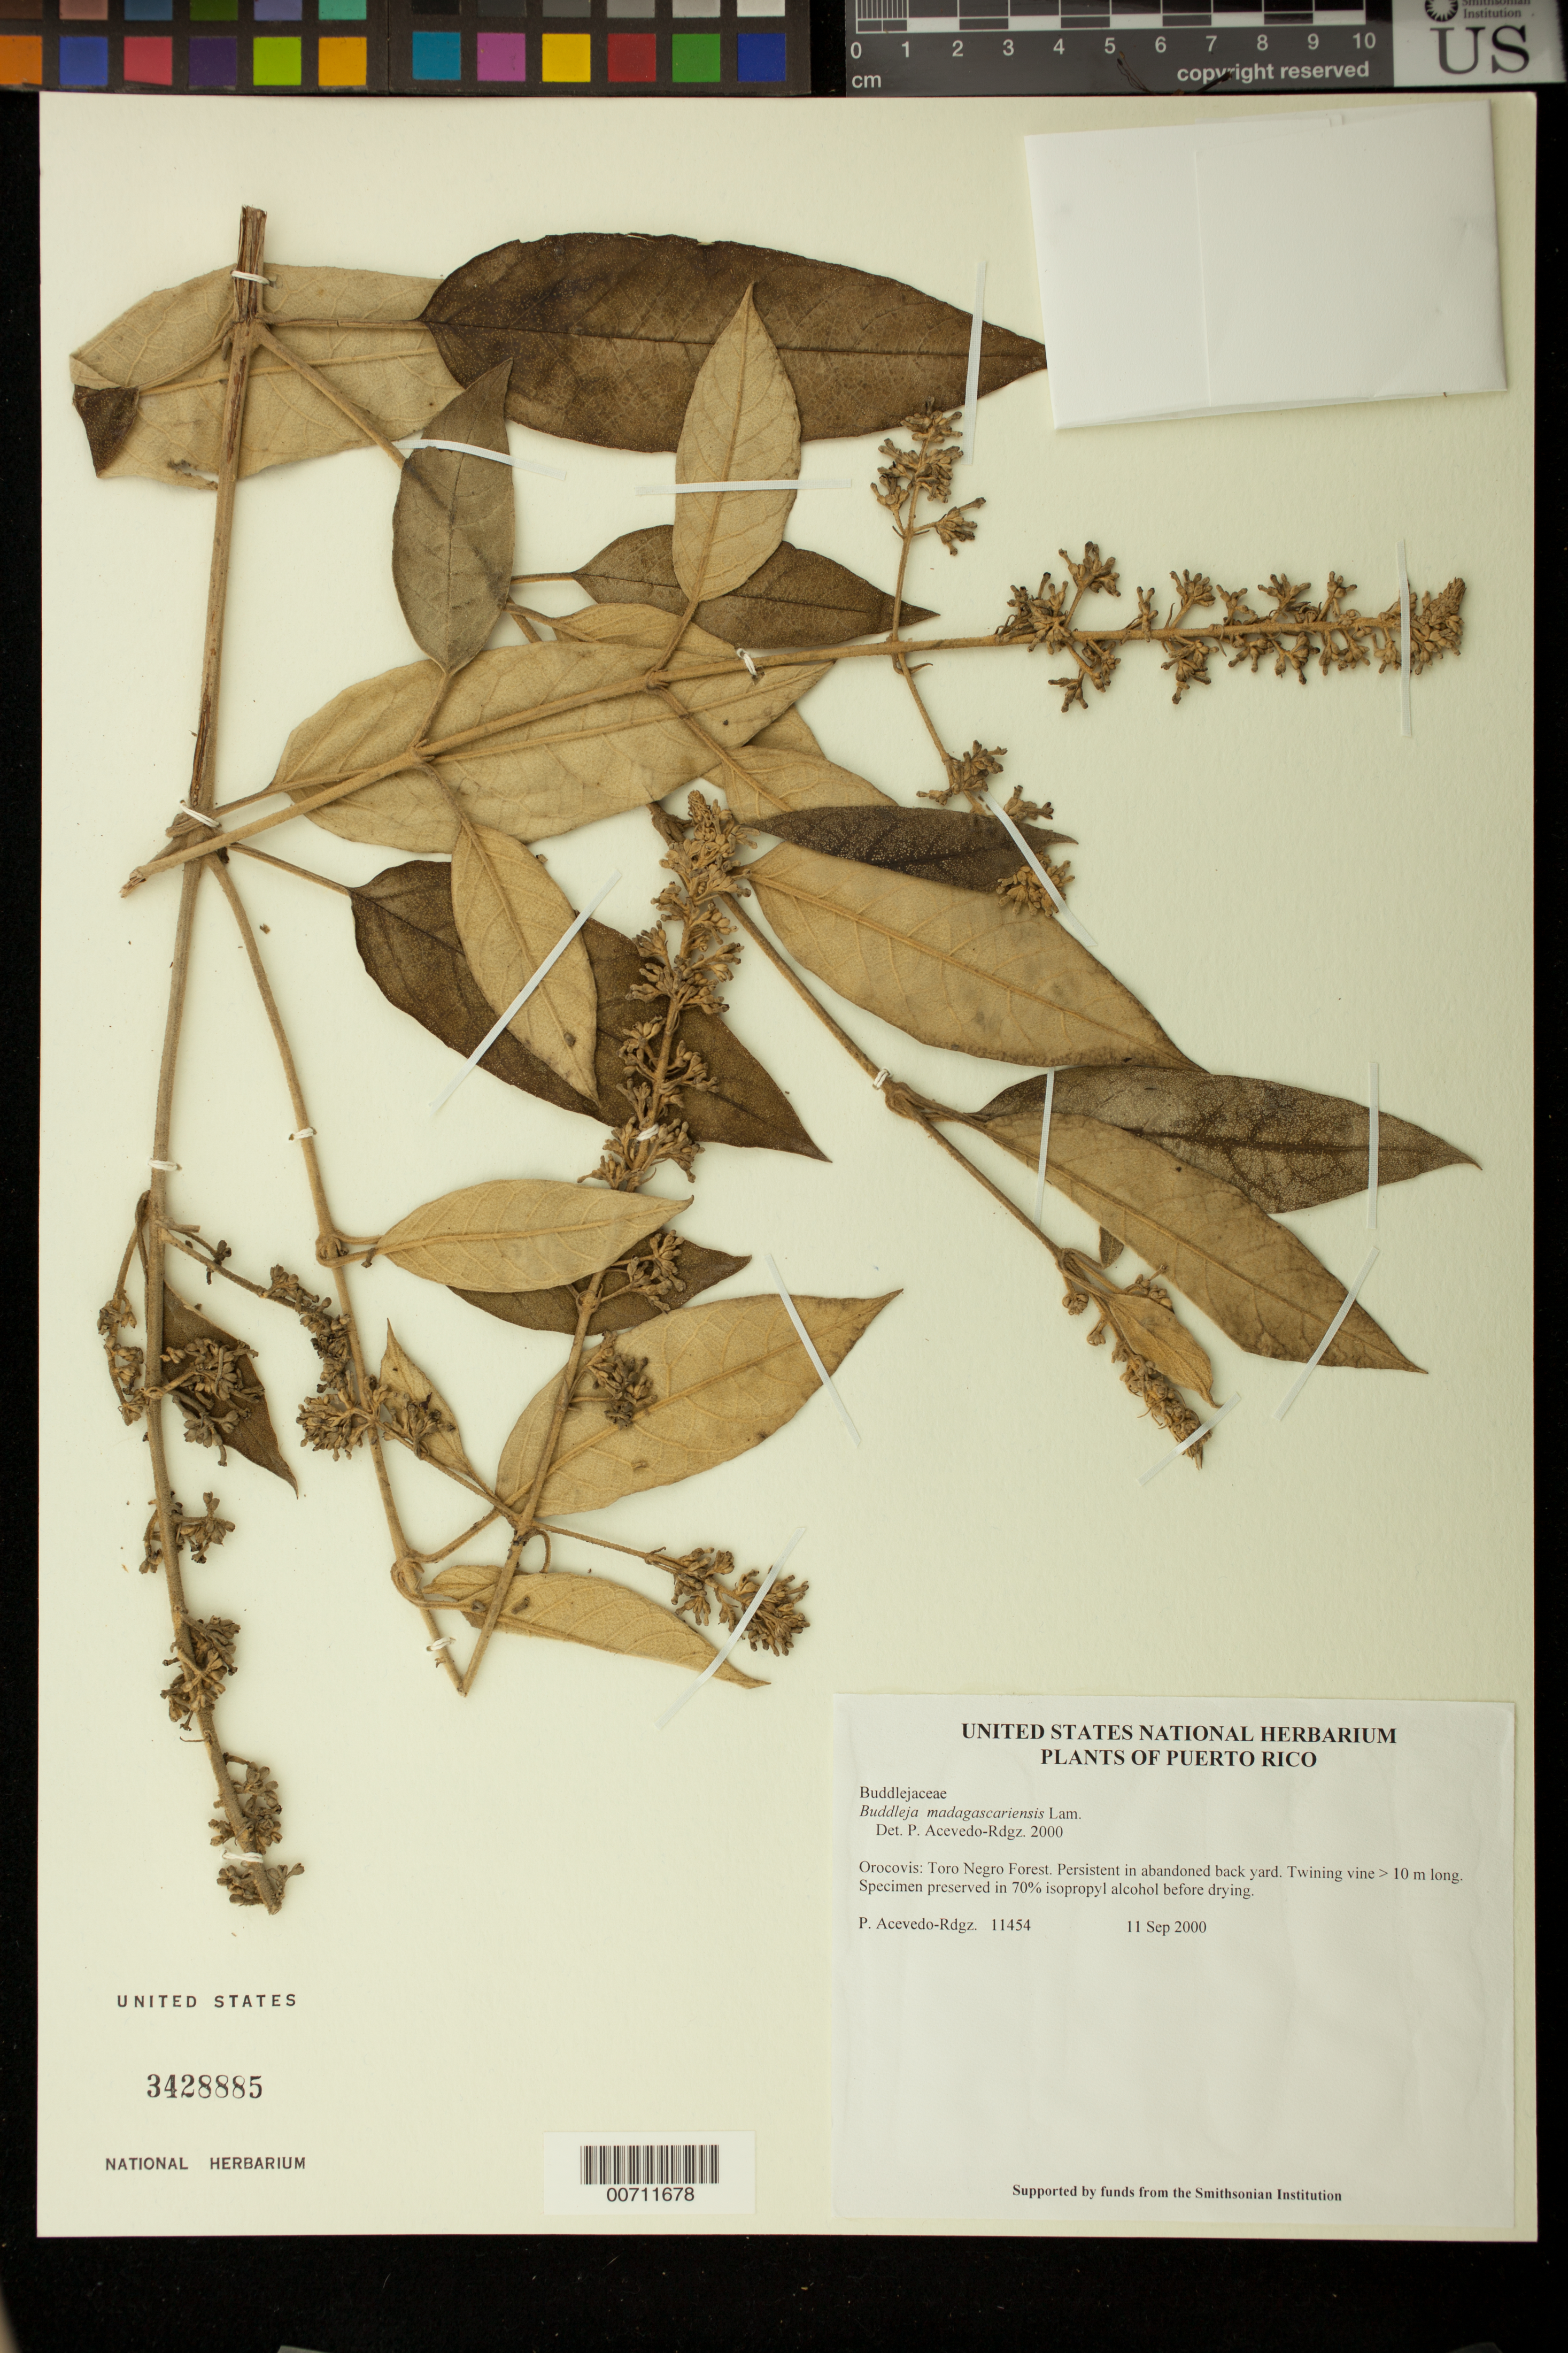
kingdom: Plantae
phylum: Tracheophyta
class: Magnoliopsida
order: Lamiales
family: Scrophulariaceae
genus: Buddleja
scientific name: Buddleja madagascariensis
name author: Lam.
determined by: Acevedo-Rodríguez, P., (BOT), Smithsonian Institution - National Museum of Natural History (UNITED STATES)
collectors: P. Acevedo-Rodr.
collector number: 11454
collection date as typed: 11 Sep 2000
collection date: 2000-09-11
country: Puerto Rico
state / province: Orocovis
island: Puerto Rico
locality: Orocovis: Toro Negro Forest.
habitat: Persistent in abandoned back yard.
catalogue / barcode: US 3428885